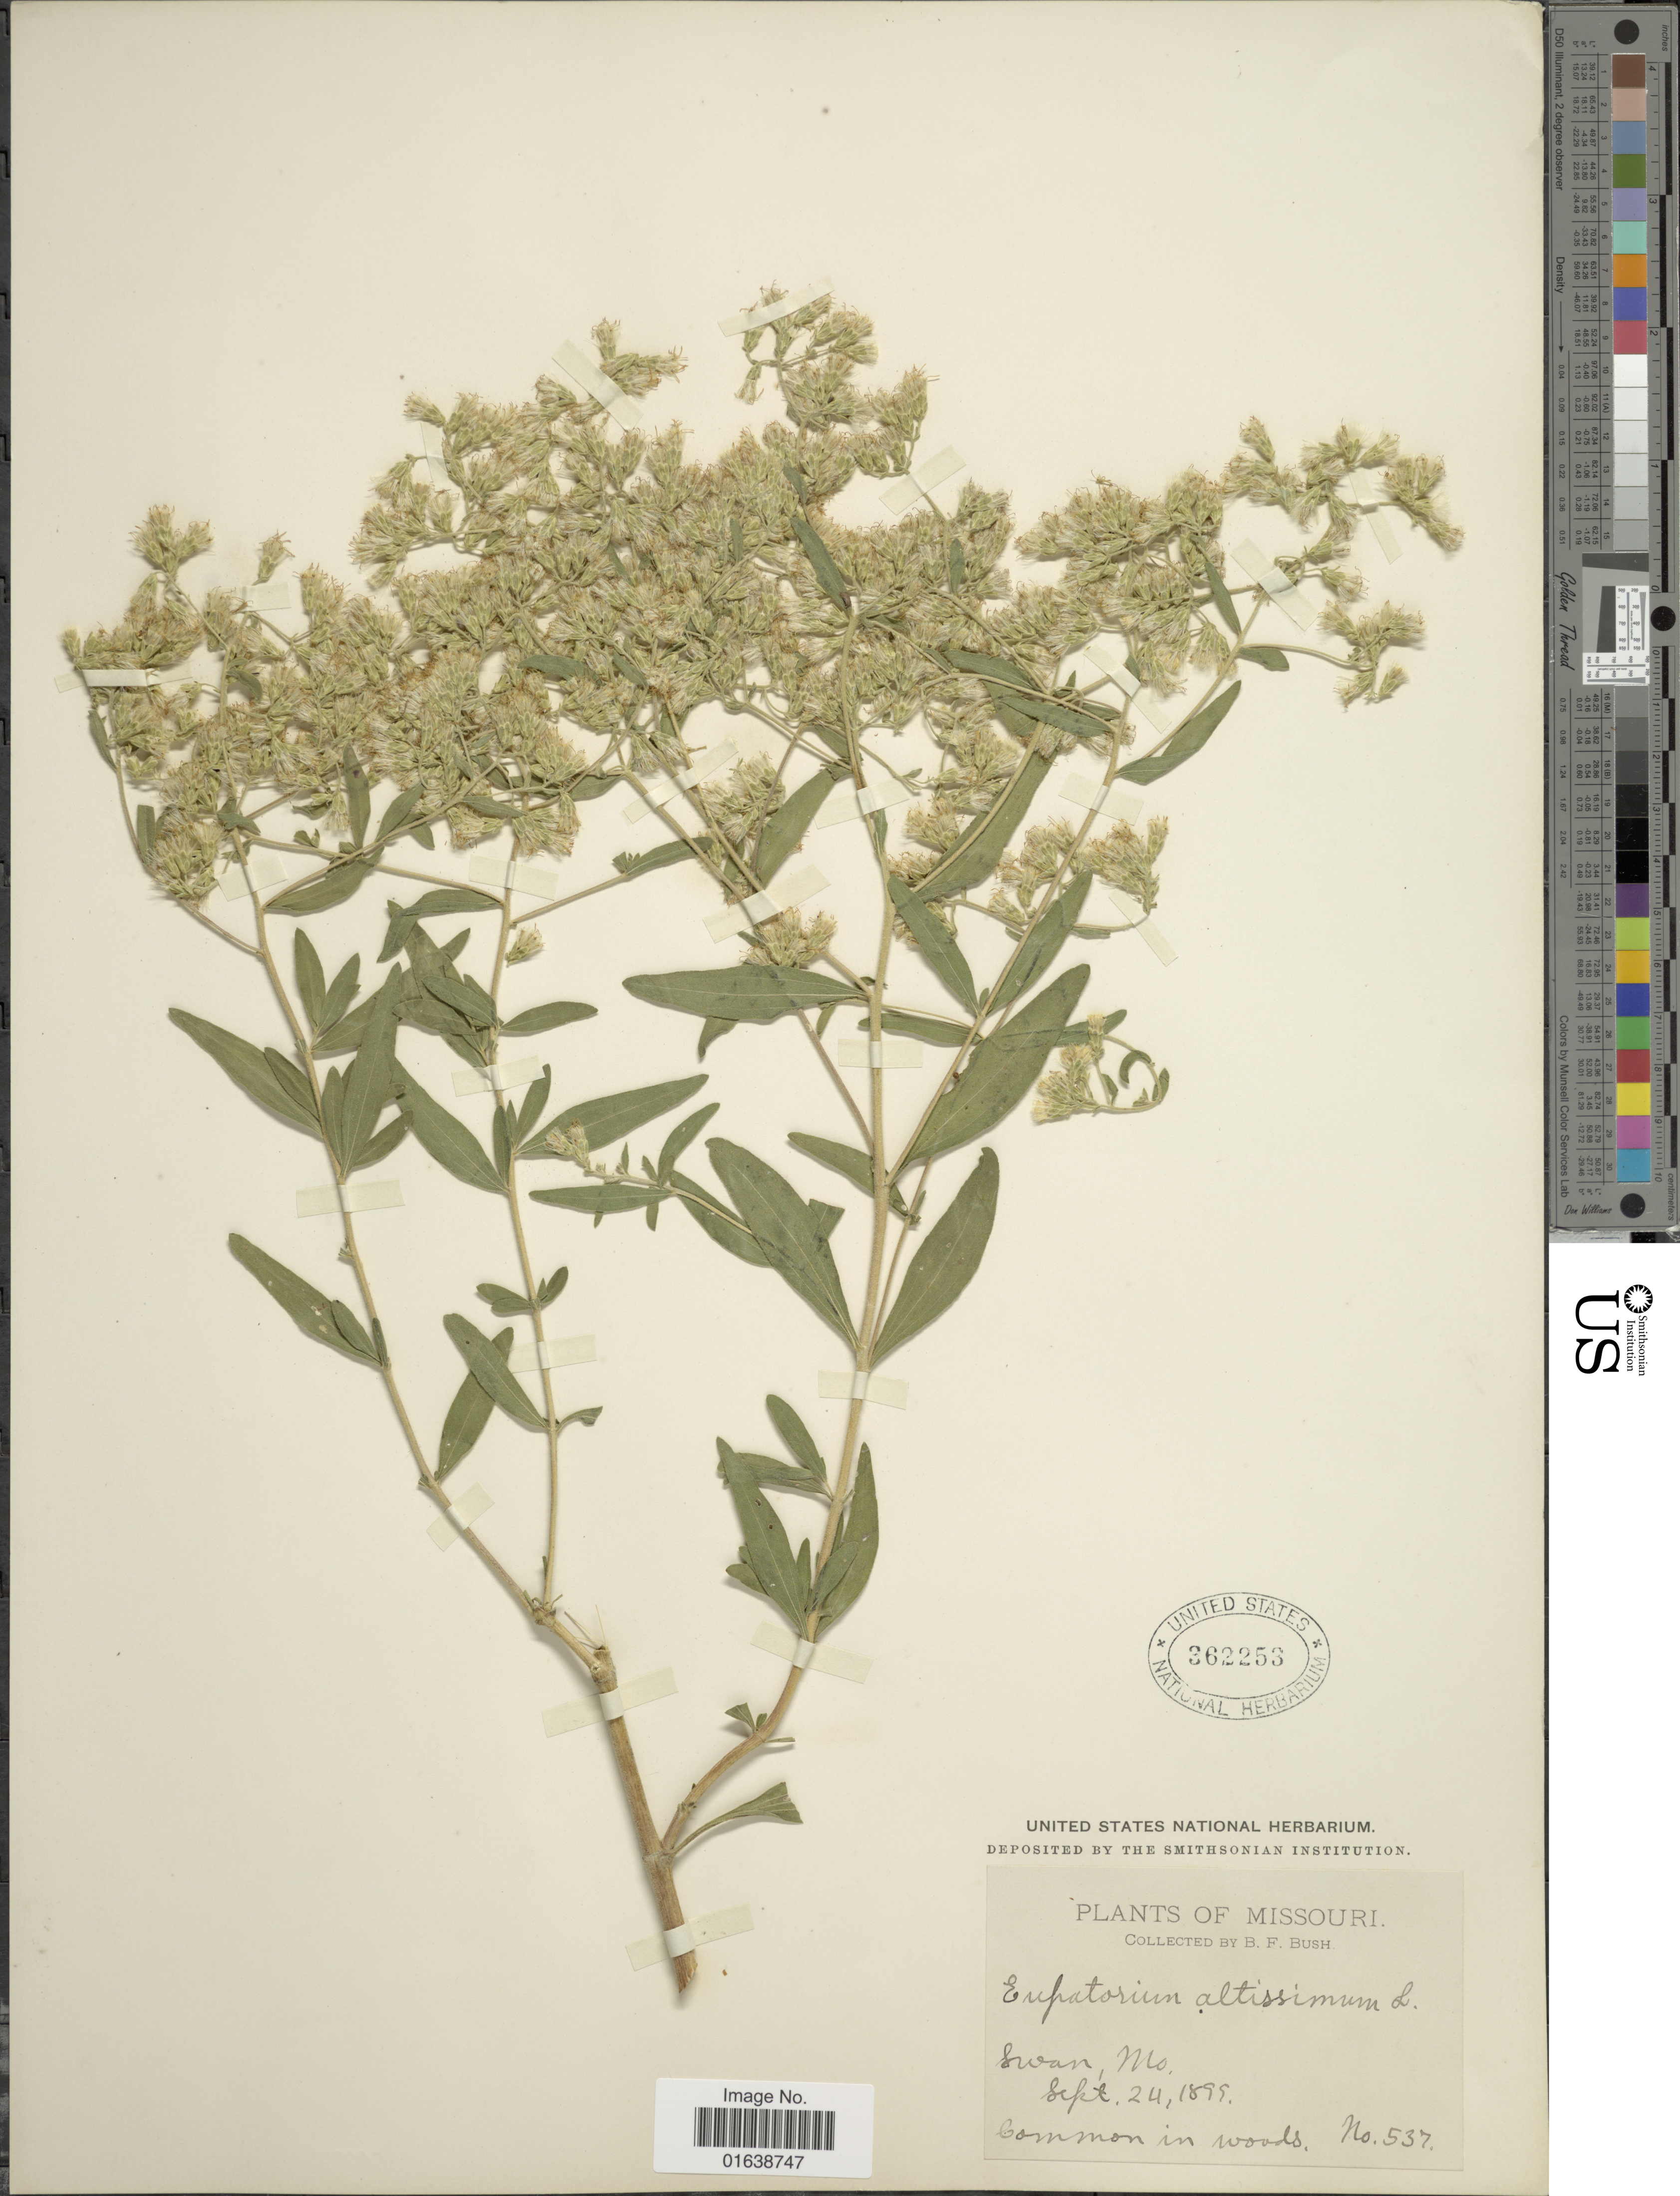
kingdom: Plantae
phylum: Tracheophyta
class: Magnoliopsida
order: Asterales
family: Asteraceae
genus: Eupatorium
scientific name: Eupatorium altissimum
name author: L.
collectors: B. F. Bush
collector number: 537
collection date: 1899-09-24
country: United States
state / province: Missouri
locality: Missouri. Swan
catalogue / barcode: US 362253